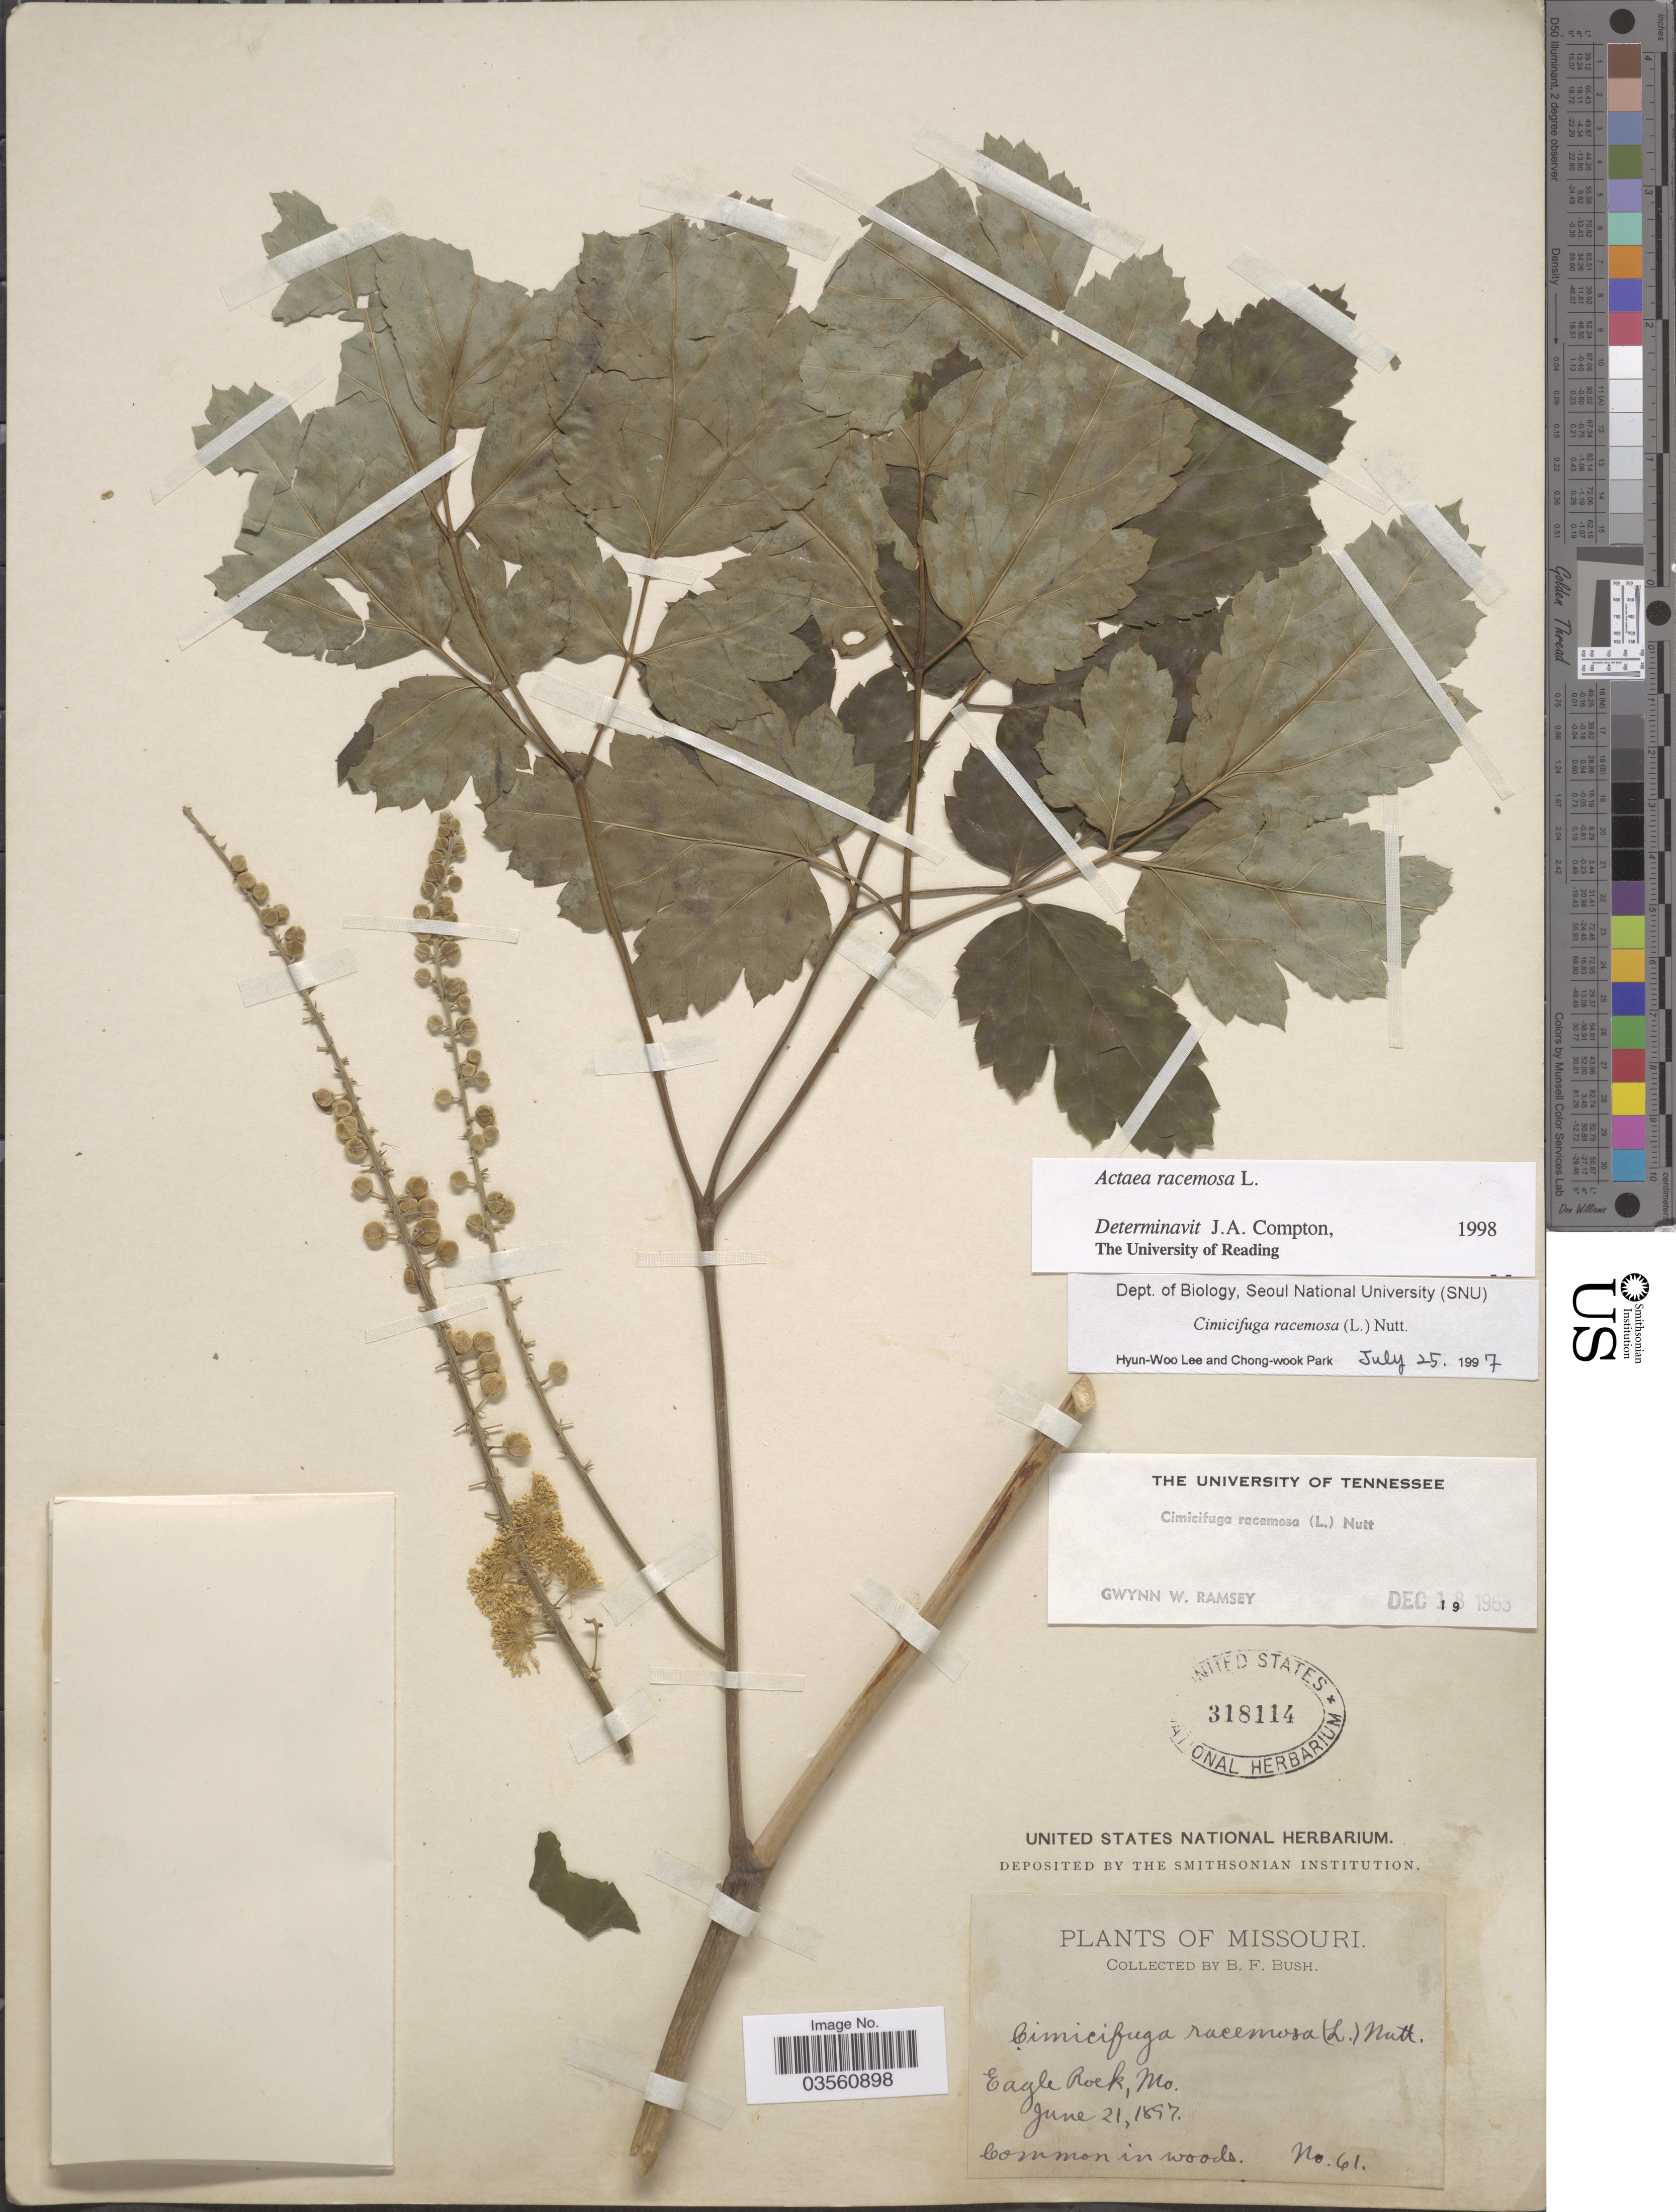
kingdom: Plantae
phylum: Tracheophyta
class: Magnoliopsida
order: Ranunculales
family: Ranunculaceae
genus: Actaea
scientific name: Actaea racemosa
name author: L.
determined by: Compton, J. A.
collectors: B. F. Bush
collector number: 61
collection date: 1897-06-21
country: United States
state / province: Missouri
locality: Eagle Rock.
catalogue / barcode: US 318114